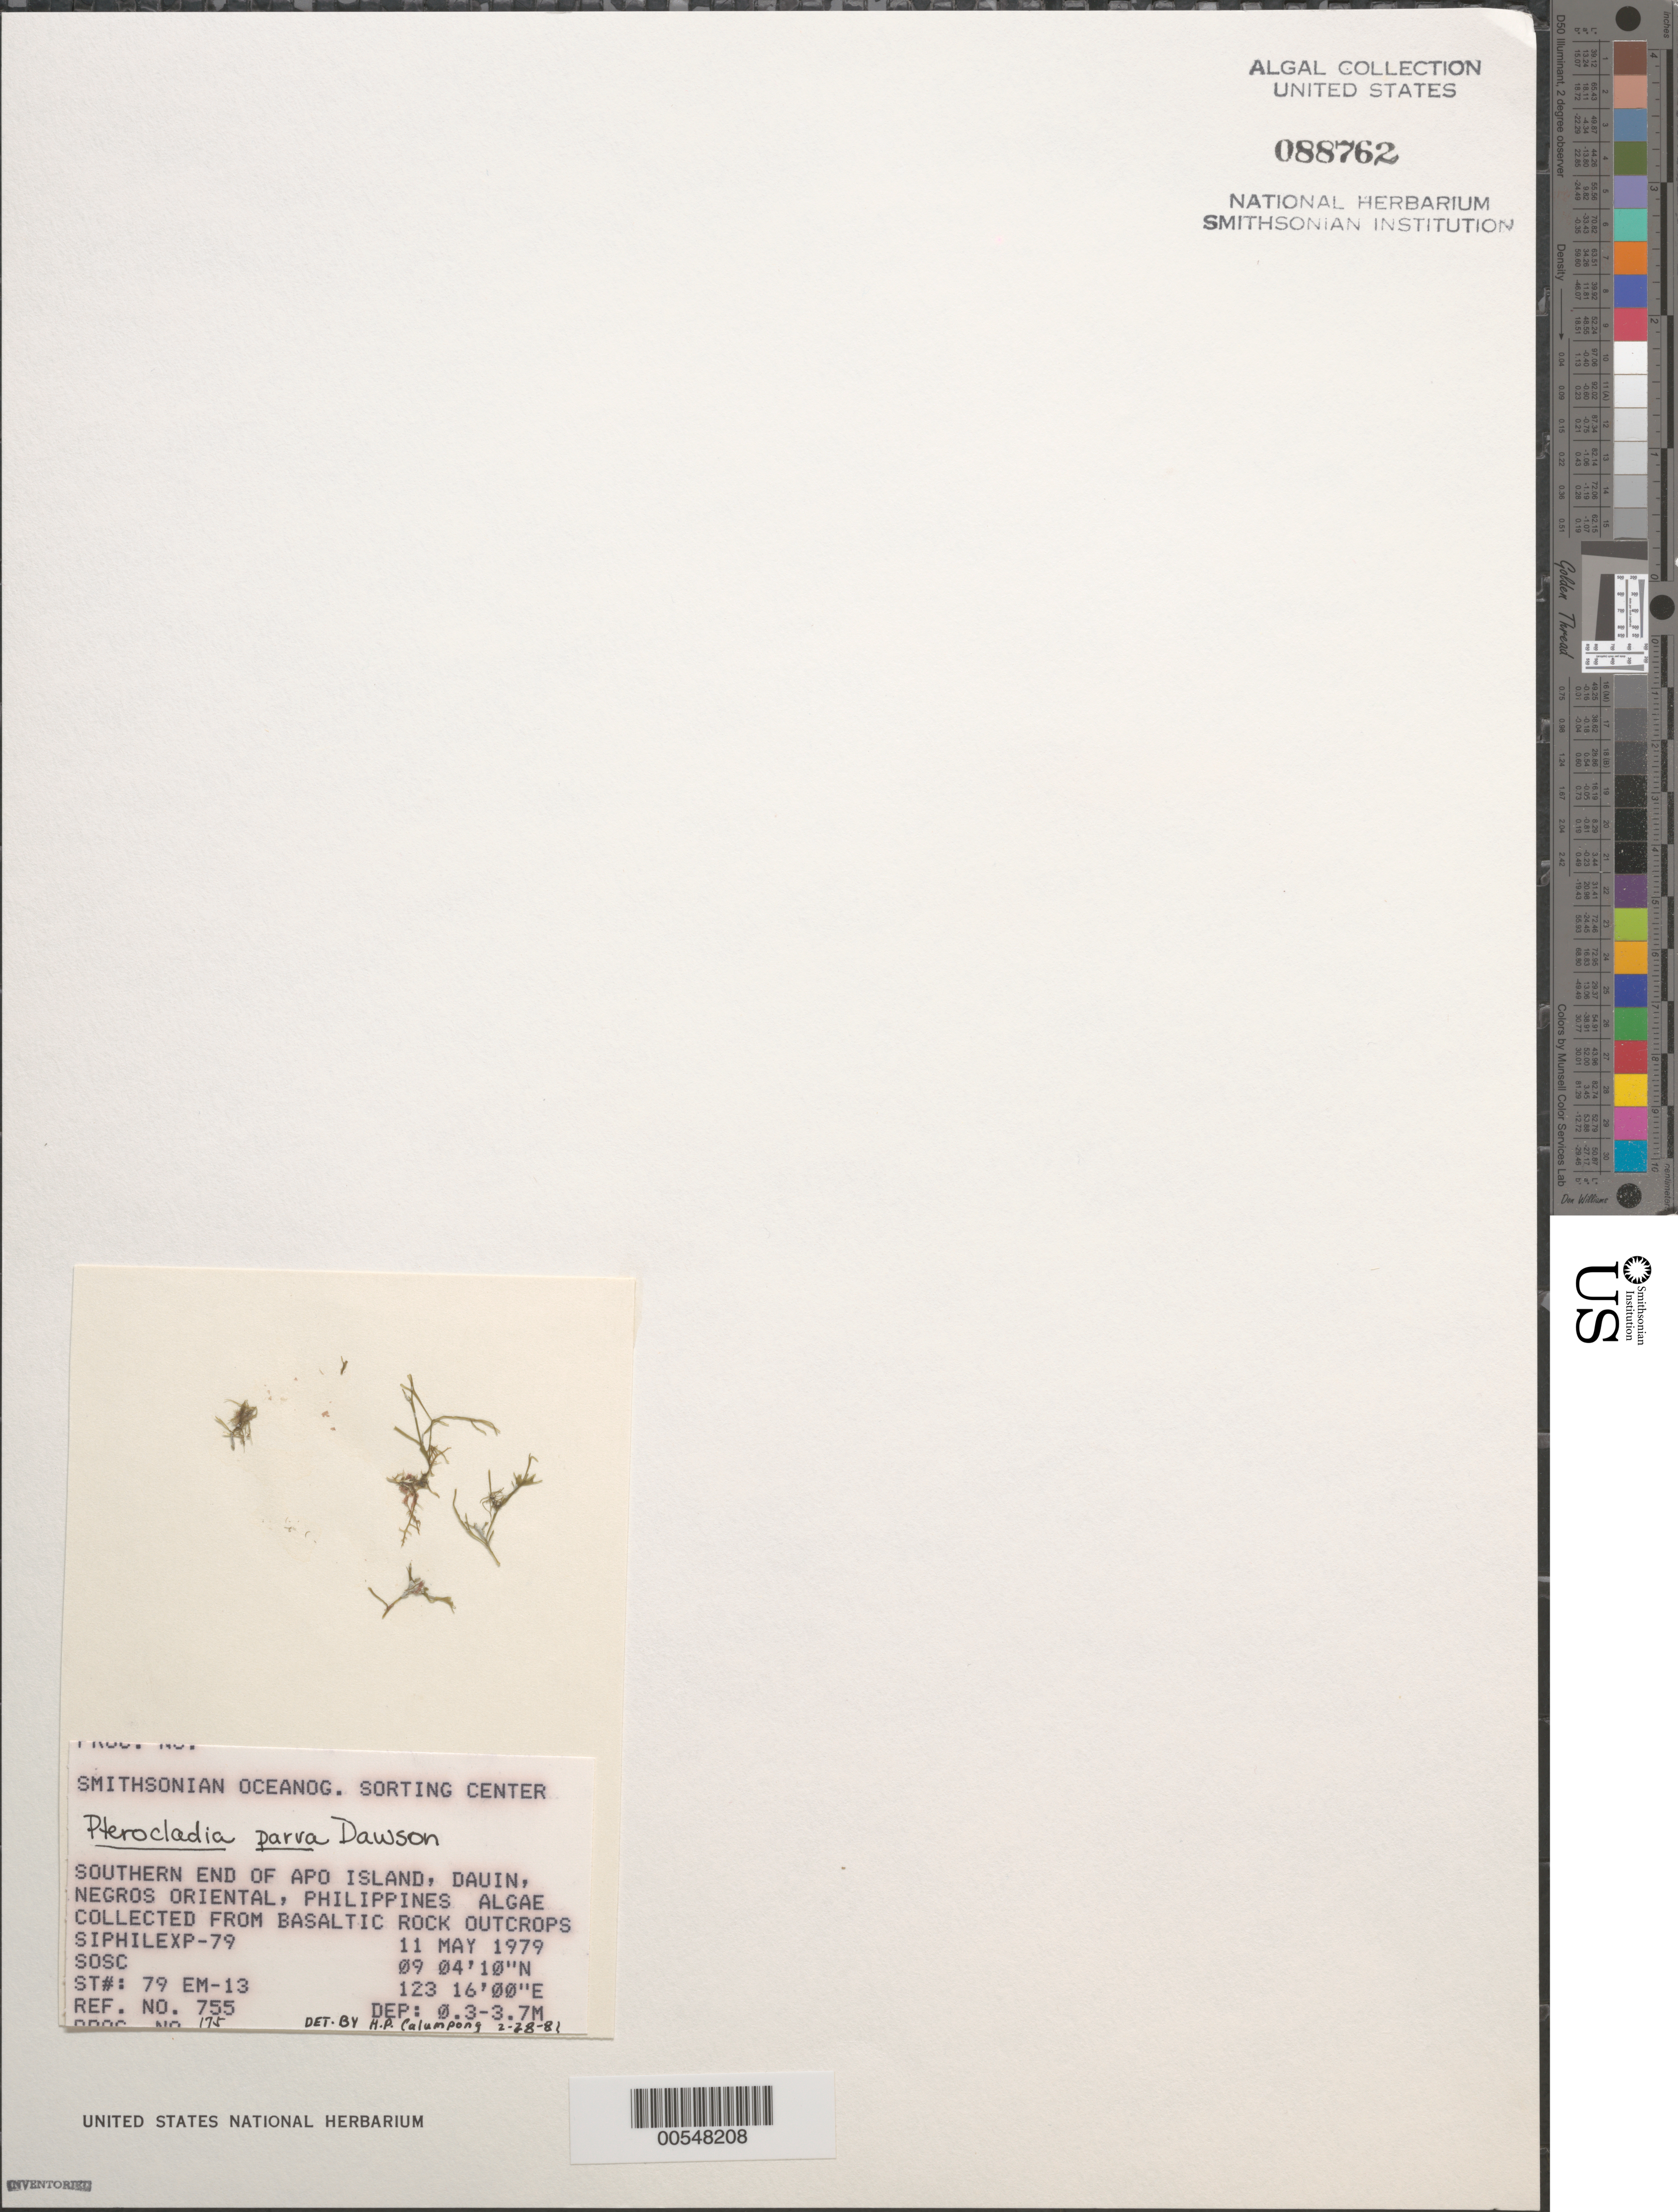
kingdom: Plantae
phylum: Rhodophyta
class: Florideophyceae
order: Gelidiales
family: Pterocladiaceae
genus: Pterocladia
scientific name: Pterocladia parva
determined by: Calumpong, H. P.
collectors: SOSC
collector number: Station 79 Em-13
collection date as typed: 11 May 1979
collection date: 1979-05-11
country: Philippines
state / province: Central Visayas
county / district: Negros Oriental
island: Negros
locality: Apo Island, Dauin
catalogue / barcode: US 88762